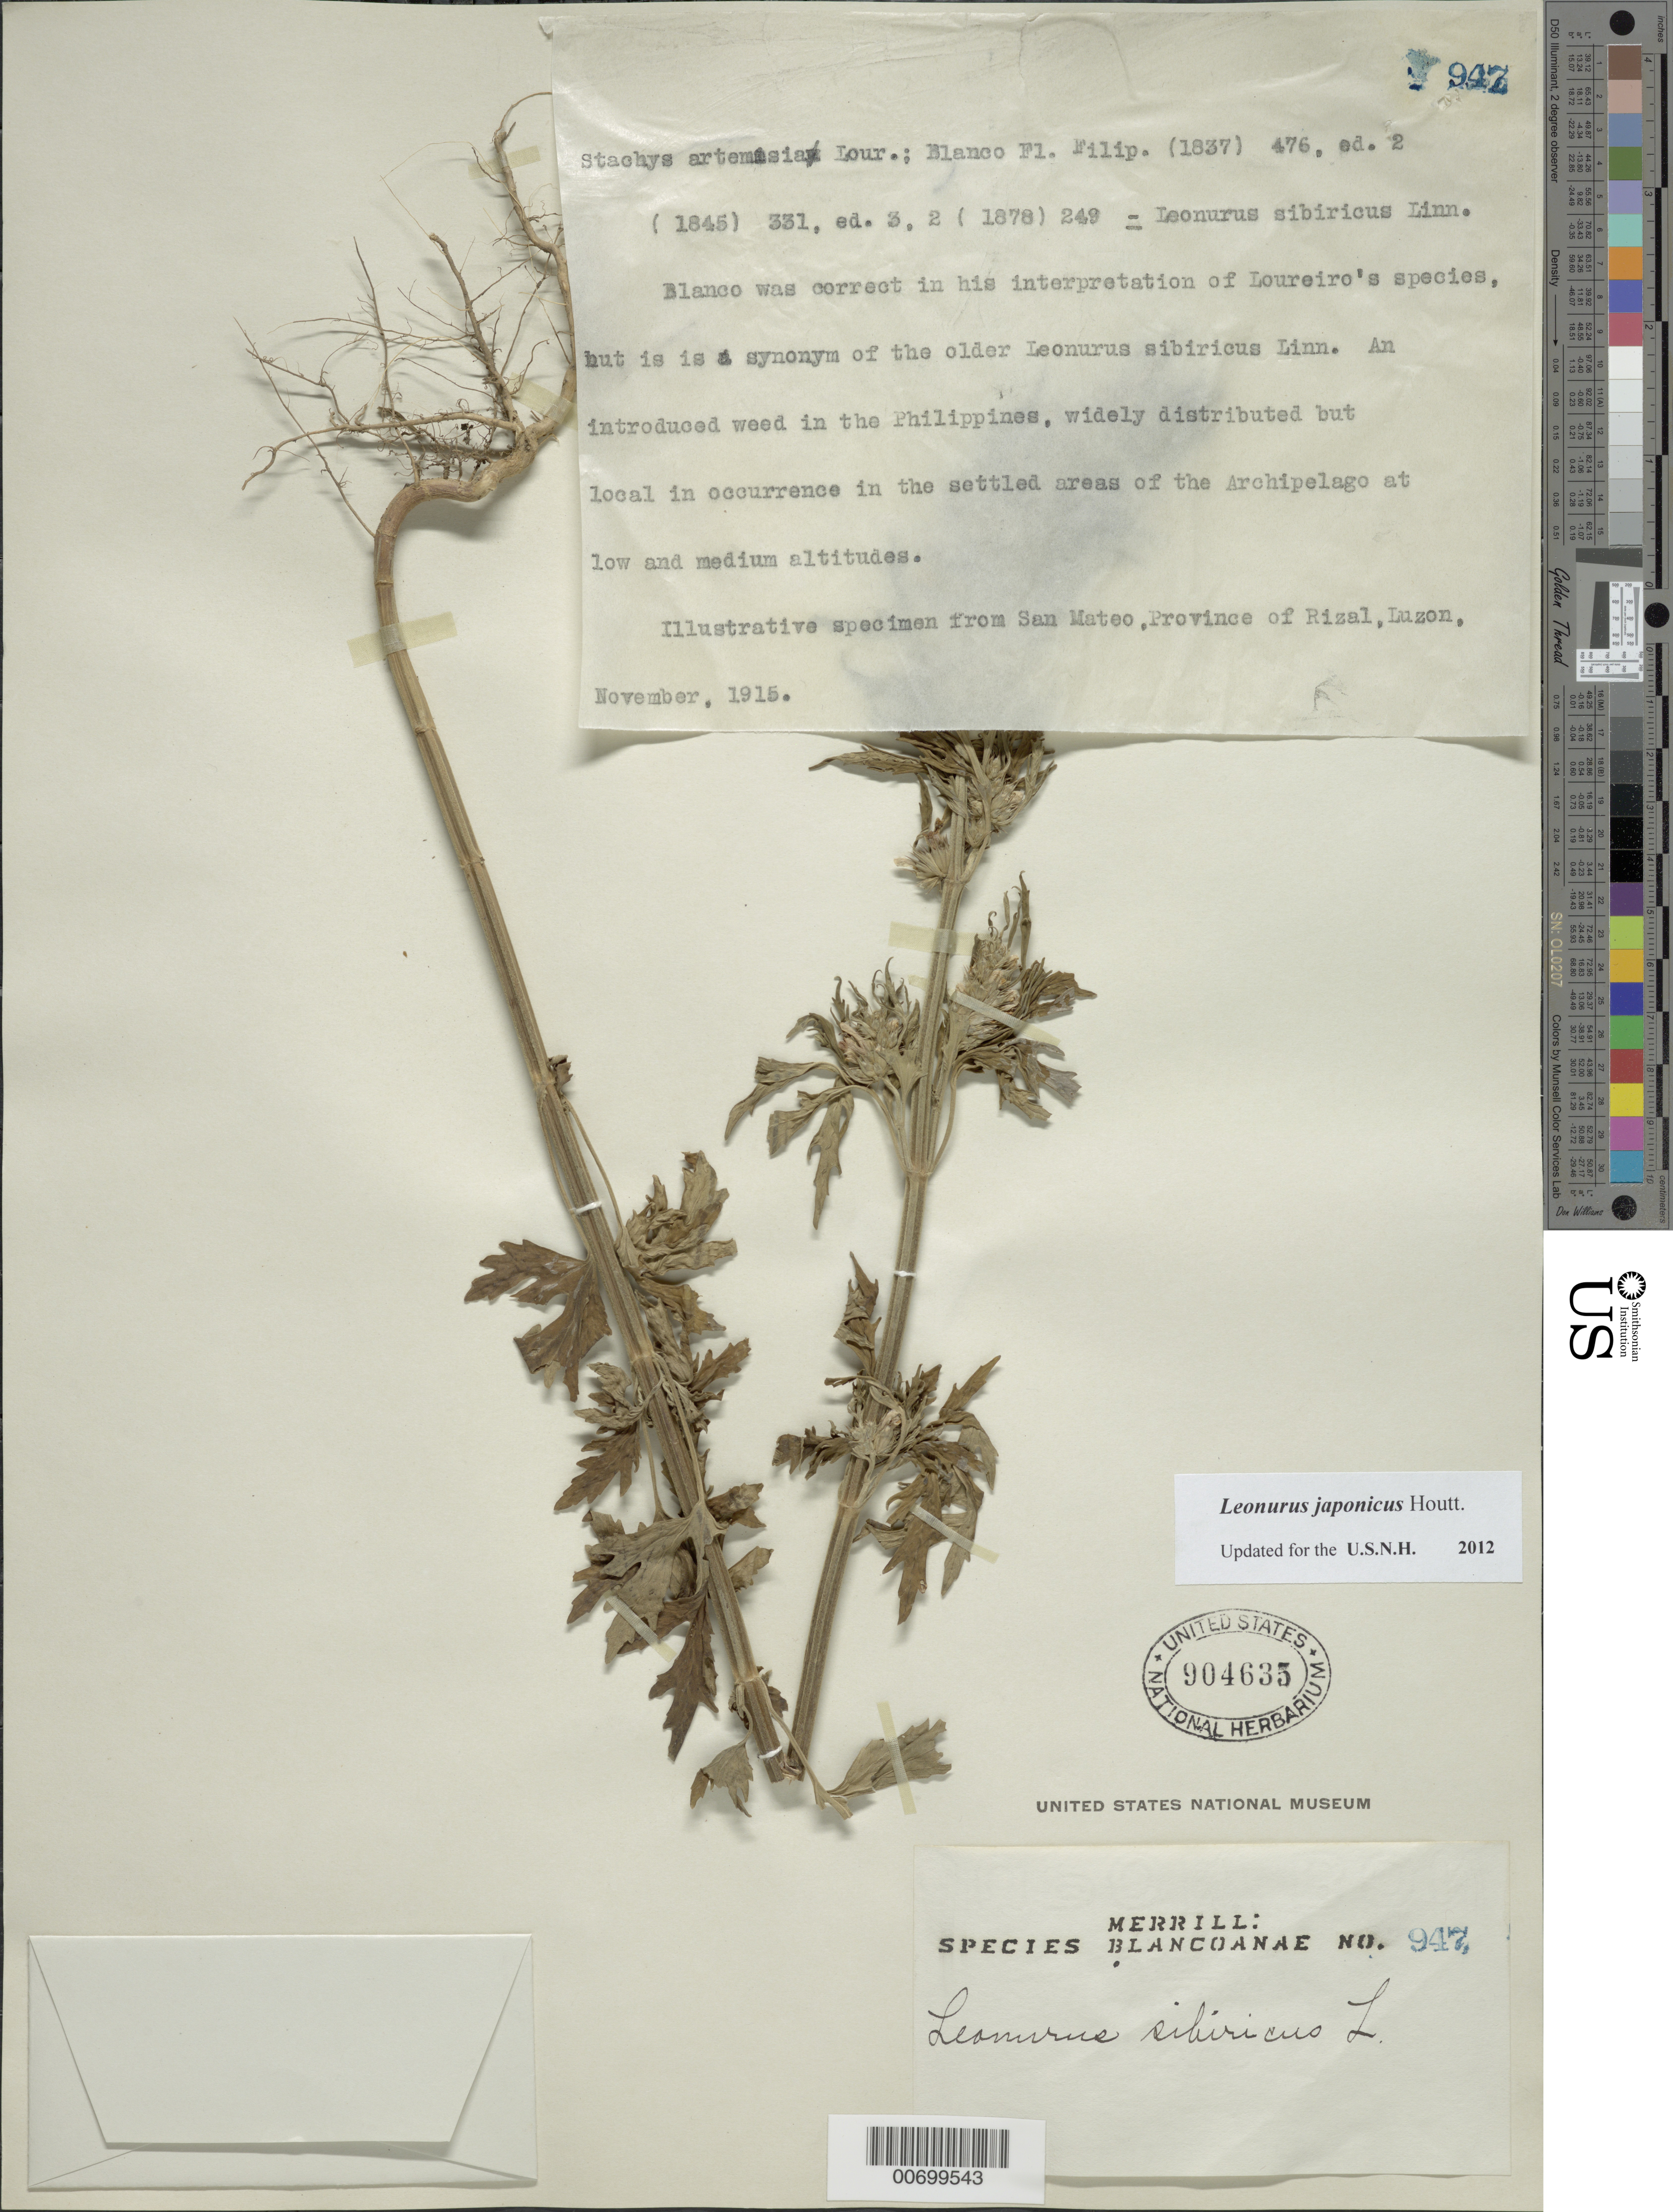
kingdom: Plantae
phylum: Tracheophyta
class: Magnoliopsida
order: Lamiales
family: Lamiaceae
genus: Leonurus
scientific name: Leonurus sibiricus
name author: L.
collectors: E. D. Merrill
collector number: Sp. Blancoan. 0947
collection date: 1915-11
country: Philippines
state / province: Calabarzon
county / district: Rizal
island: Luzon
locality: San Mateo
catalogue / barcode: US 904635